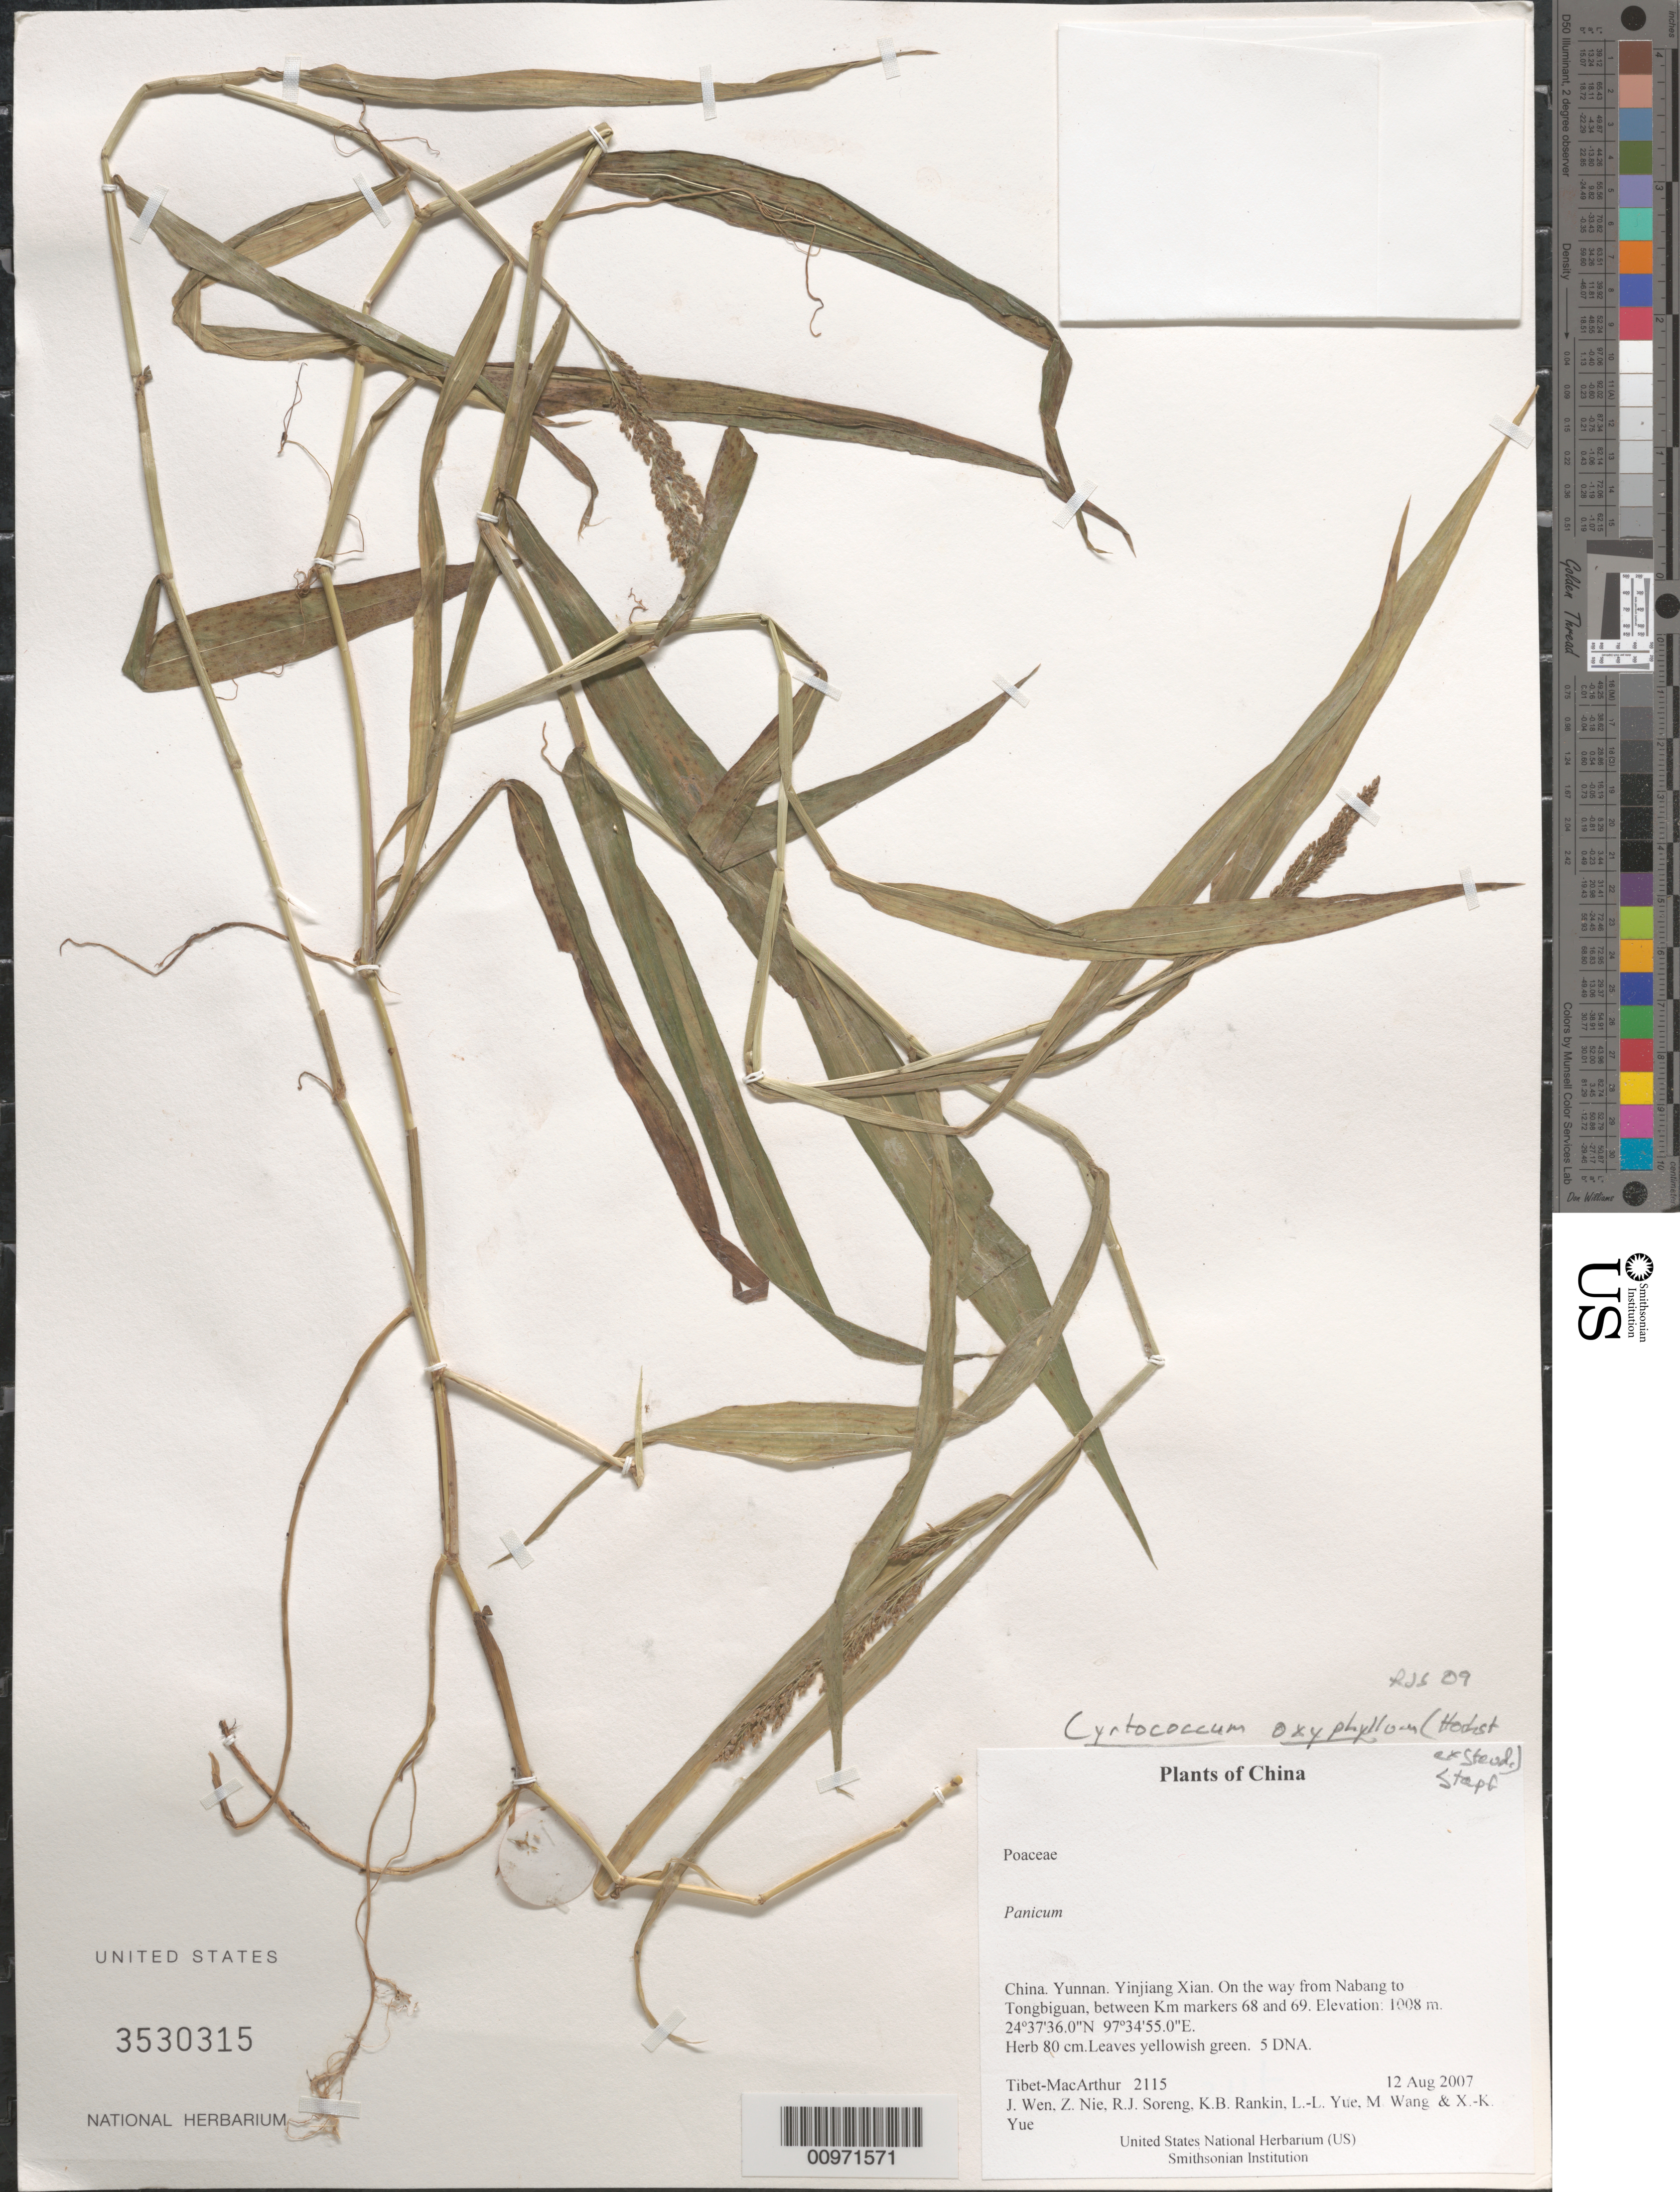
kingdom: Plantae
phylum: Tracheophyta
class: Liliopsida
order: Poales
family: Poaceae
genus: Cyrtococcum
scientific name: Cyrtococcum oxyphyllum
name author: (Steud.) Stapf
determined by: Soreng, Robert J., Research Associate (BOT), Smithsonian Institution - National Museum of Natural History (UNITED STATES)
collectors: Tibet-MacArthur, J. Wen, Z. Nie, R. J. Soreng, K. Rankin, L. Yue, M. Wang & X. Yue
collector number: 2115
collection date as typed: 12 Aug 2007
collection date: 2007-08-12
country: China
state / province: Yunnan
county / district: Yinjiang Xian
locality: On the way from Nabang to Tongbiguan, between Km markers 68 and 69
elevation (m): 1008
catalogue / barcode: US 3530315